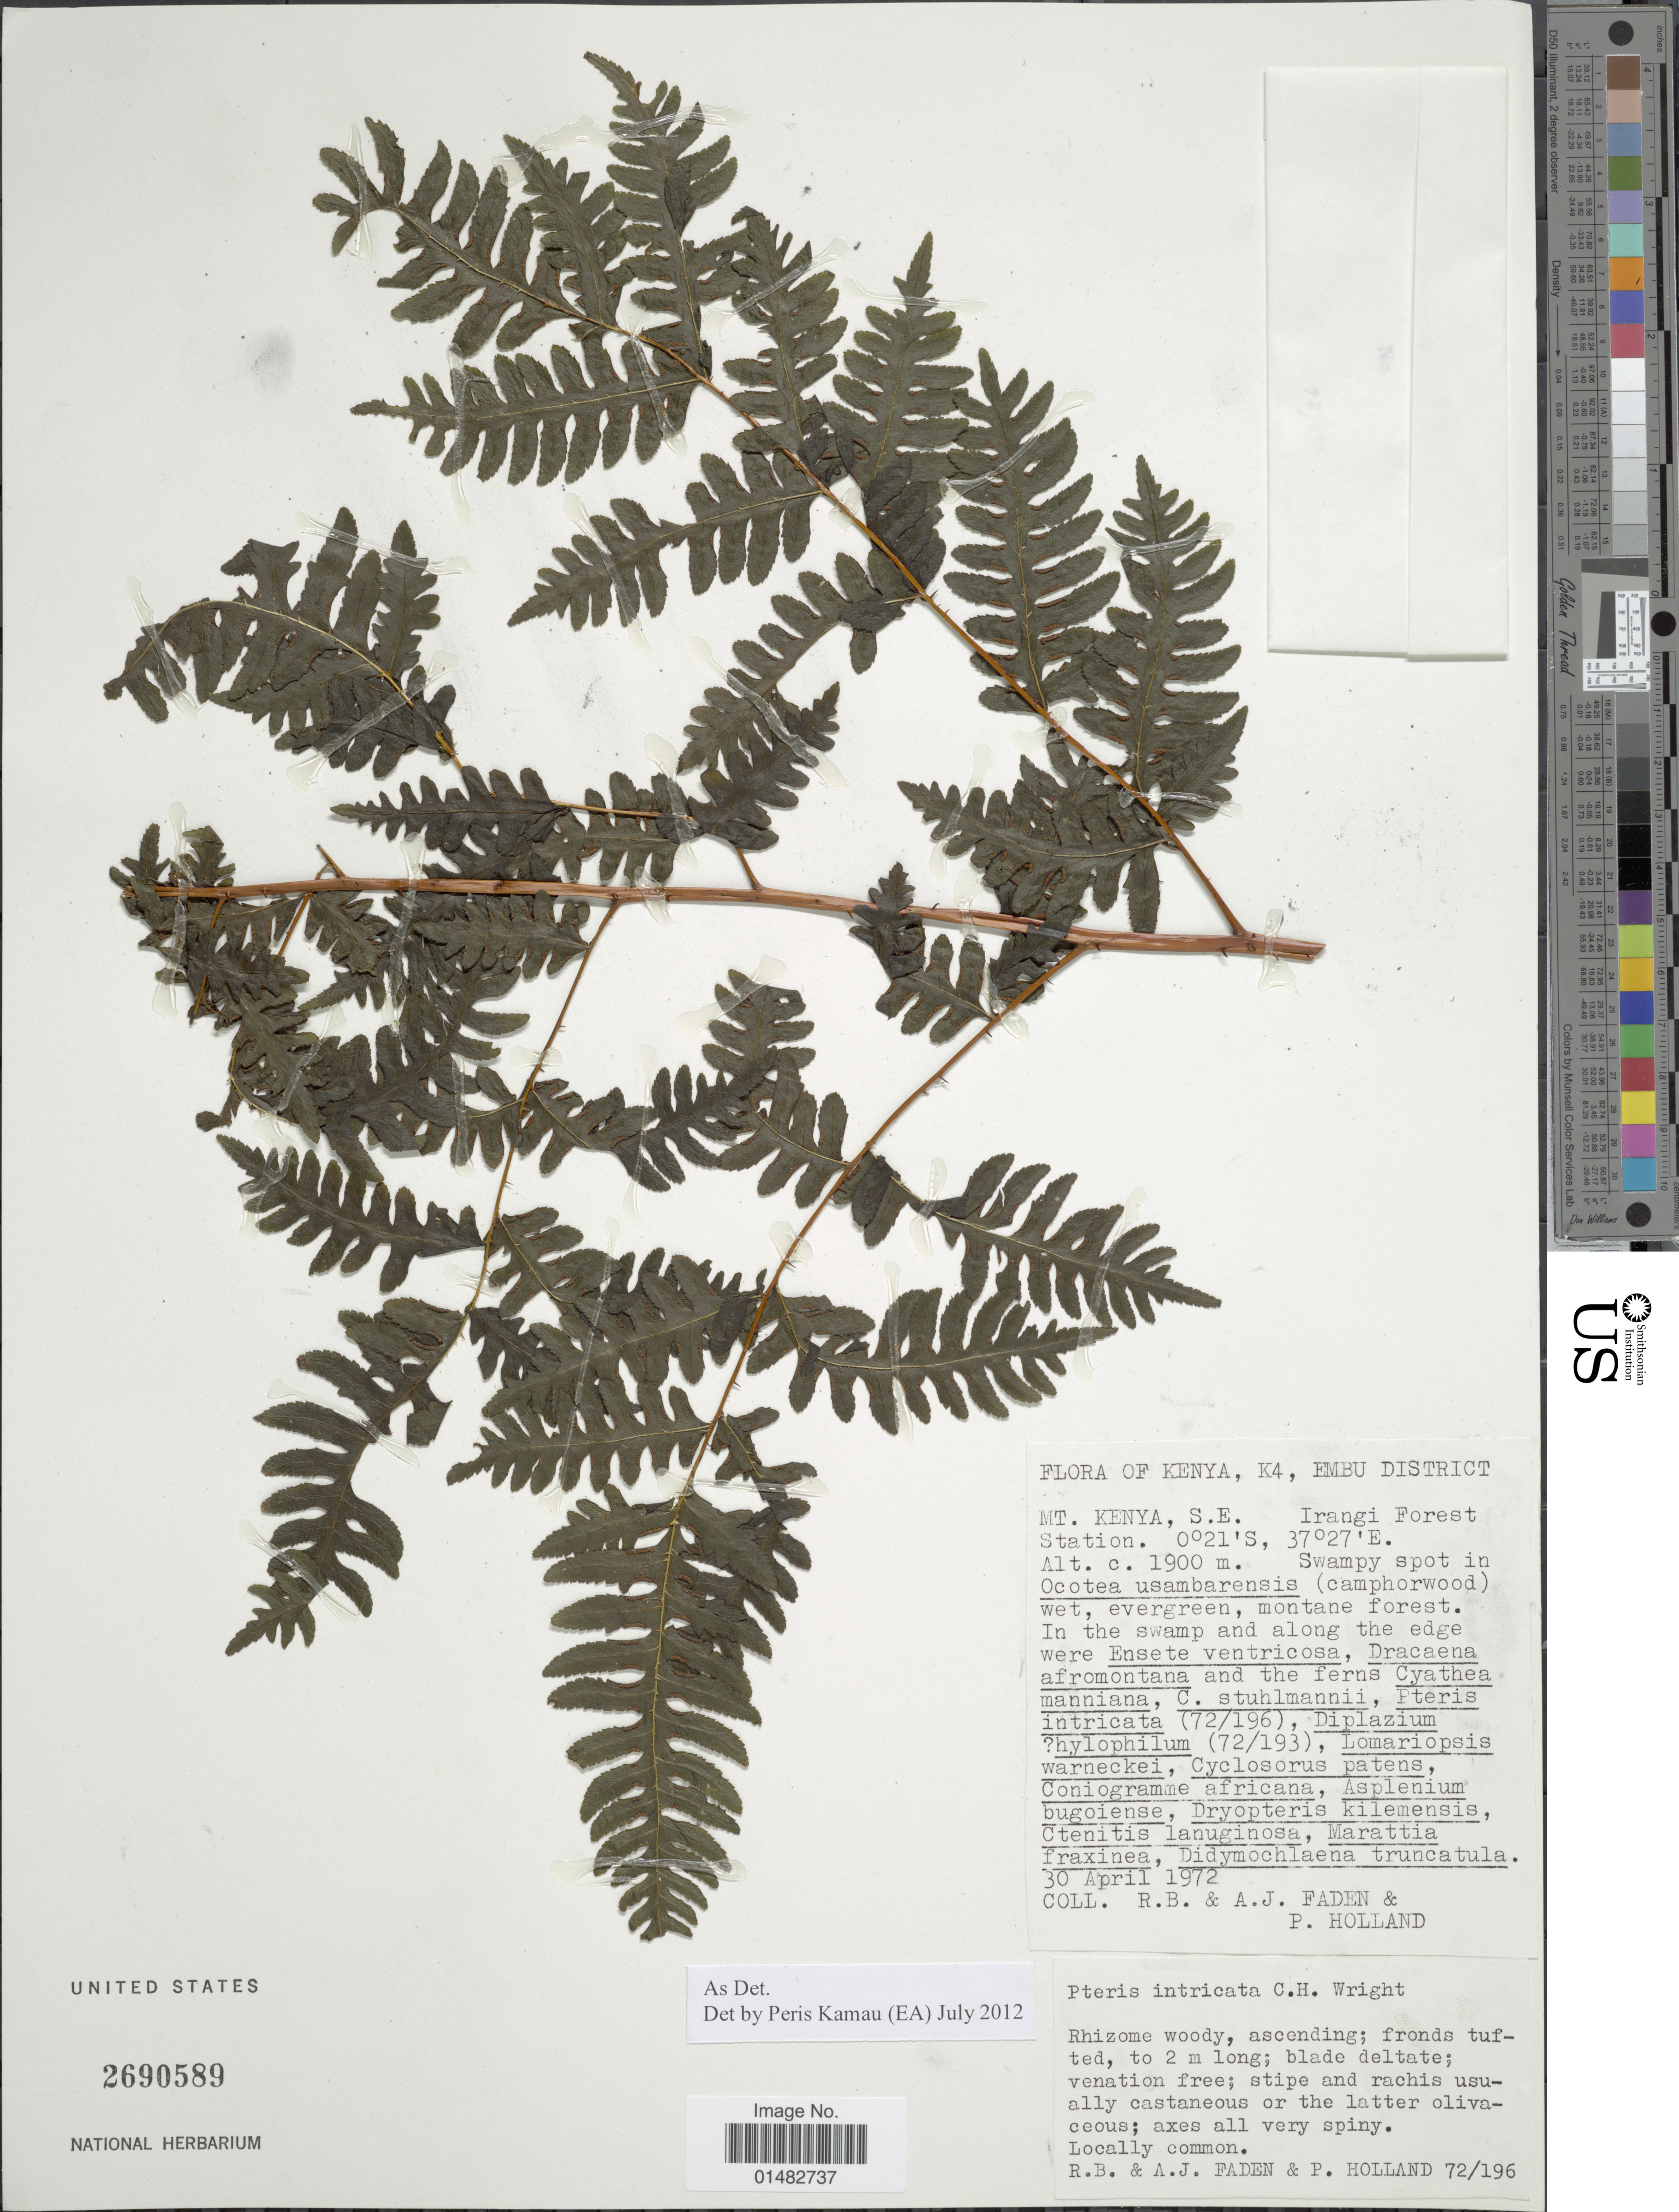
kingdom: Plantae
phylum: Tracheophyta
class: Polypodiopsida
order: Polypodiales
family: Pteridaceae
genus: Pteris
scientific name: Pteris intricata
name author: C.H. Wright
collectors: R. B. Faden, A. J. Faden & P. Holland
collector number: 72/196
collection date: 1972-04-30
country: Kenya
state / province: Embu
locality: Kenya, K4, Embu District, Mt. Kenya, S.E. Irangi Forest Station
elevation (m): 1900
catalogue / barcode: US 2690589